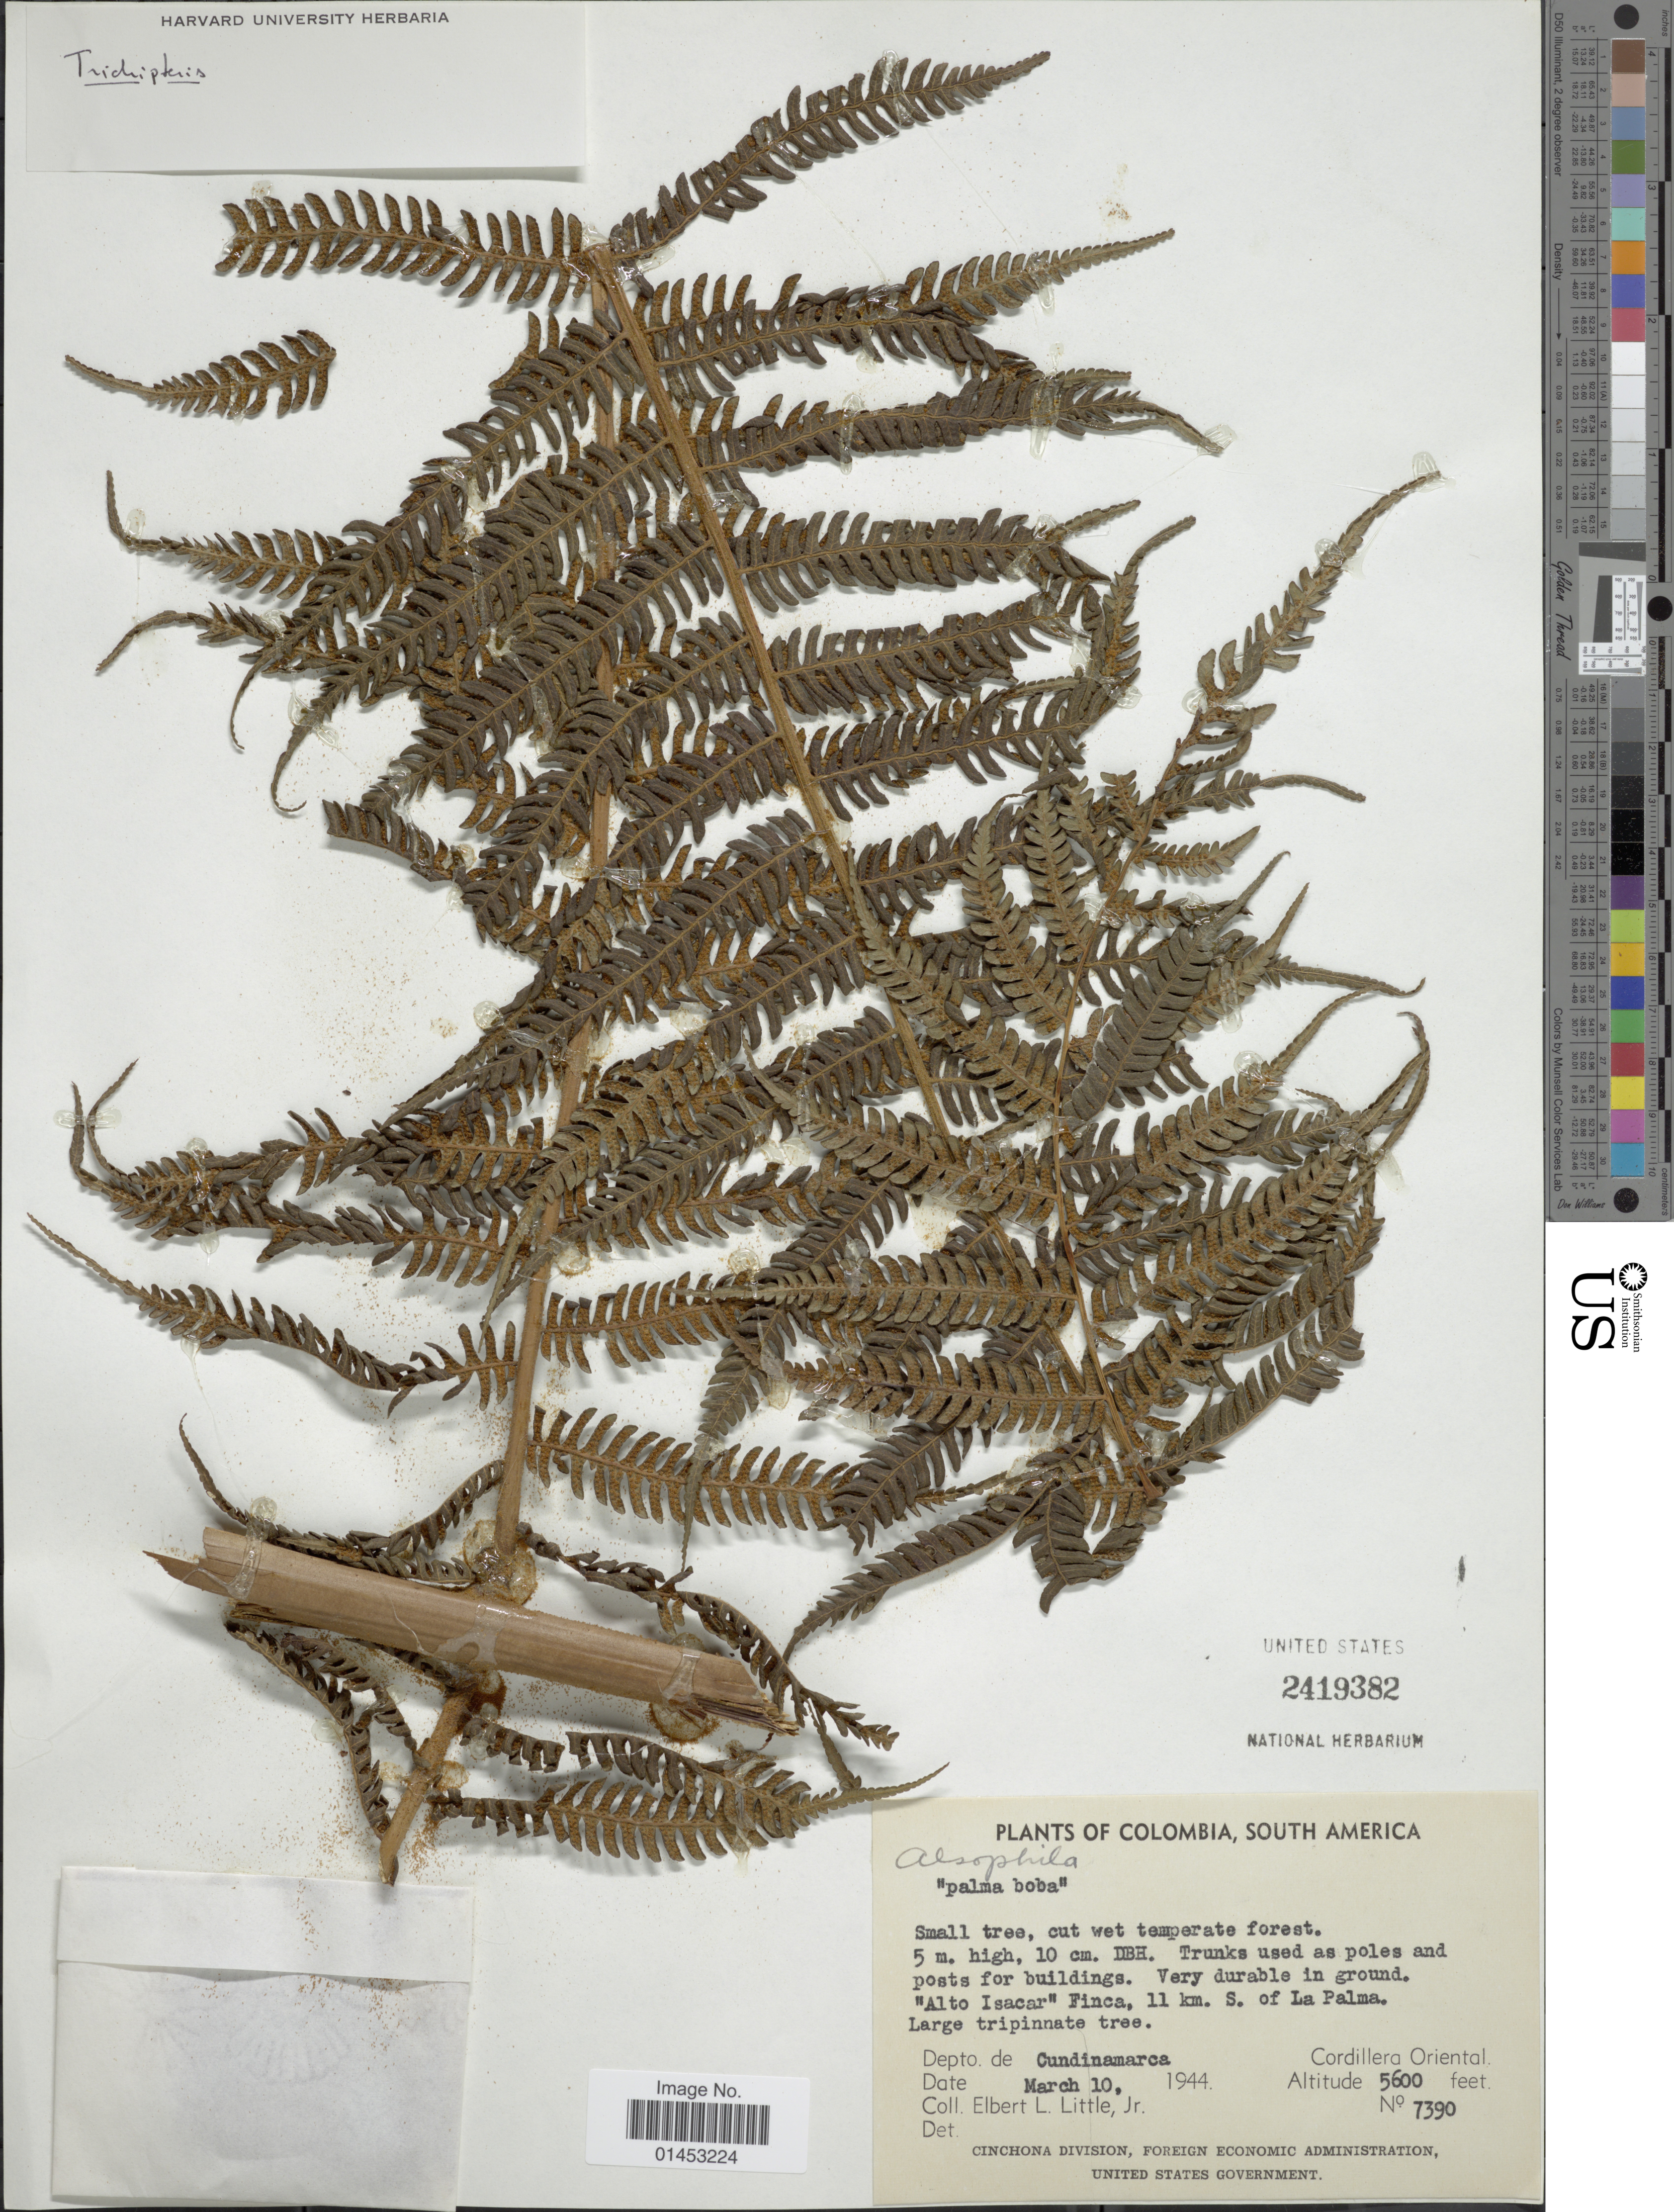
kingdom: Plantae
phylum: Tracheophyta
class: Polypodiopsida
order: Cyatheales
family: Cyatheaceae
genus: Cyathea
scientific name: Cyathea sp.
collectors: E. L. Little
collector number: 7390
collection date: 1944-03-10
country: Colombia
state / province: Cundinamarca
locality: Depto de Cundinamarca, Cordillera oriental, "alto Isacar", finca, 11km S of La Palma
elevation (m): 1707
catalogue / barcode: US 2419382